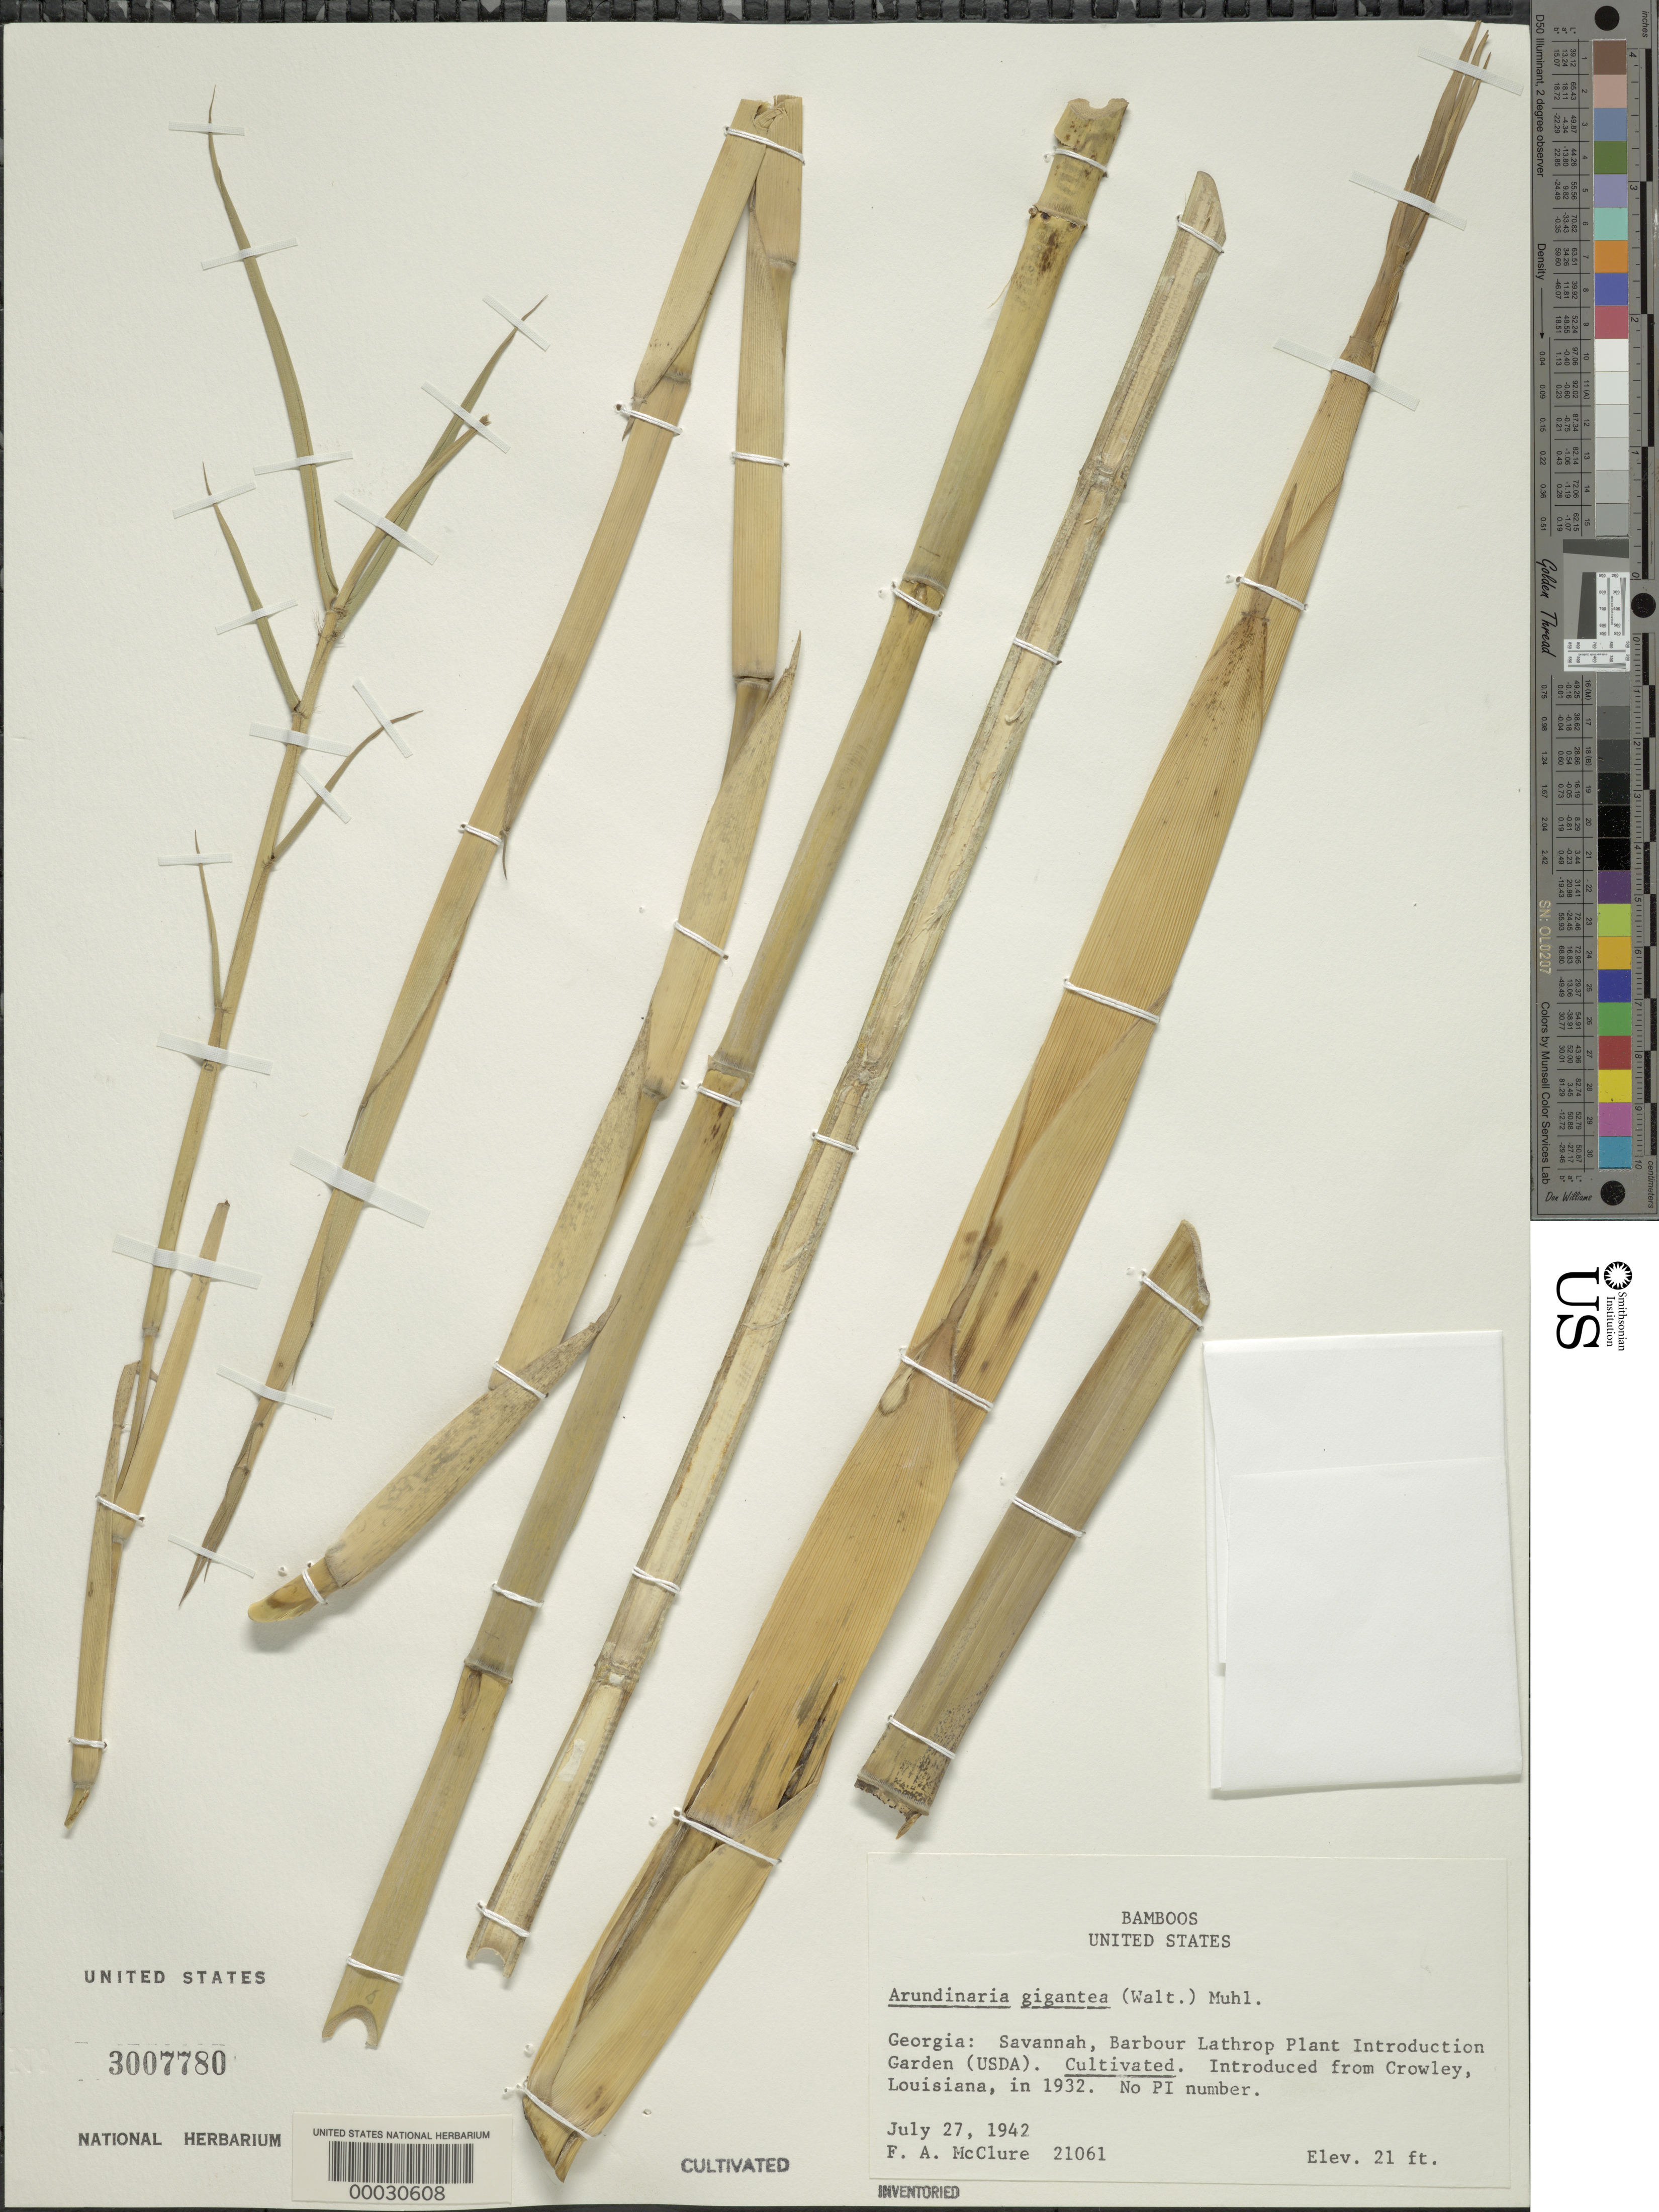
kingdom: Plantae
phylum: Tracheophyta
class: Liliopsida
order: Poales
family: Poaceae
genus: Arundinaria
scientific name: Arundinaria gigantea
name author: (Walter) Muhl.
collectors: F. A. McClure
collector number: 21061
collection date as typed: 27 Jul 1942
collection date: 1942-07-27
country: United States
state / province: Georgia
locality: Barbour lathrop plant introduction garden savannah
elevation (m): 6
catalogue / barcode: US 3007780